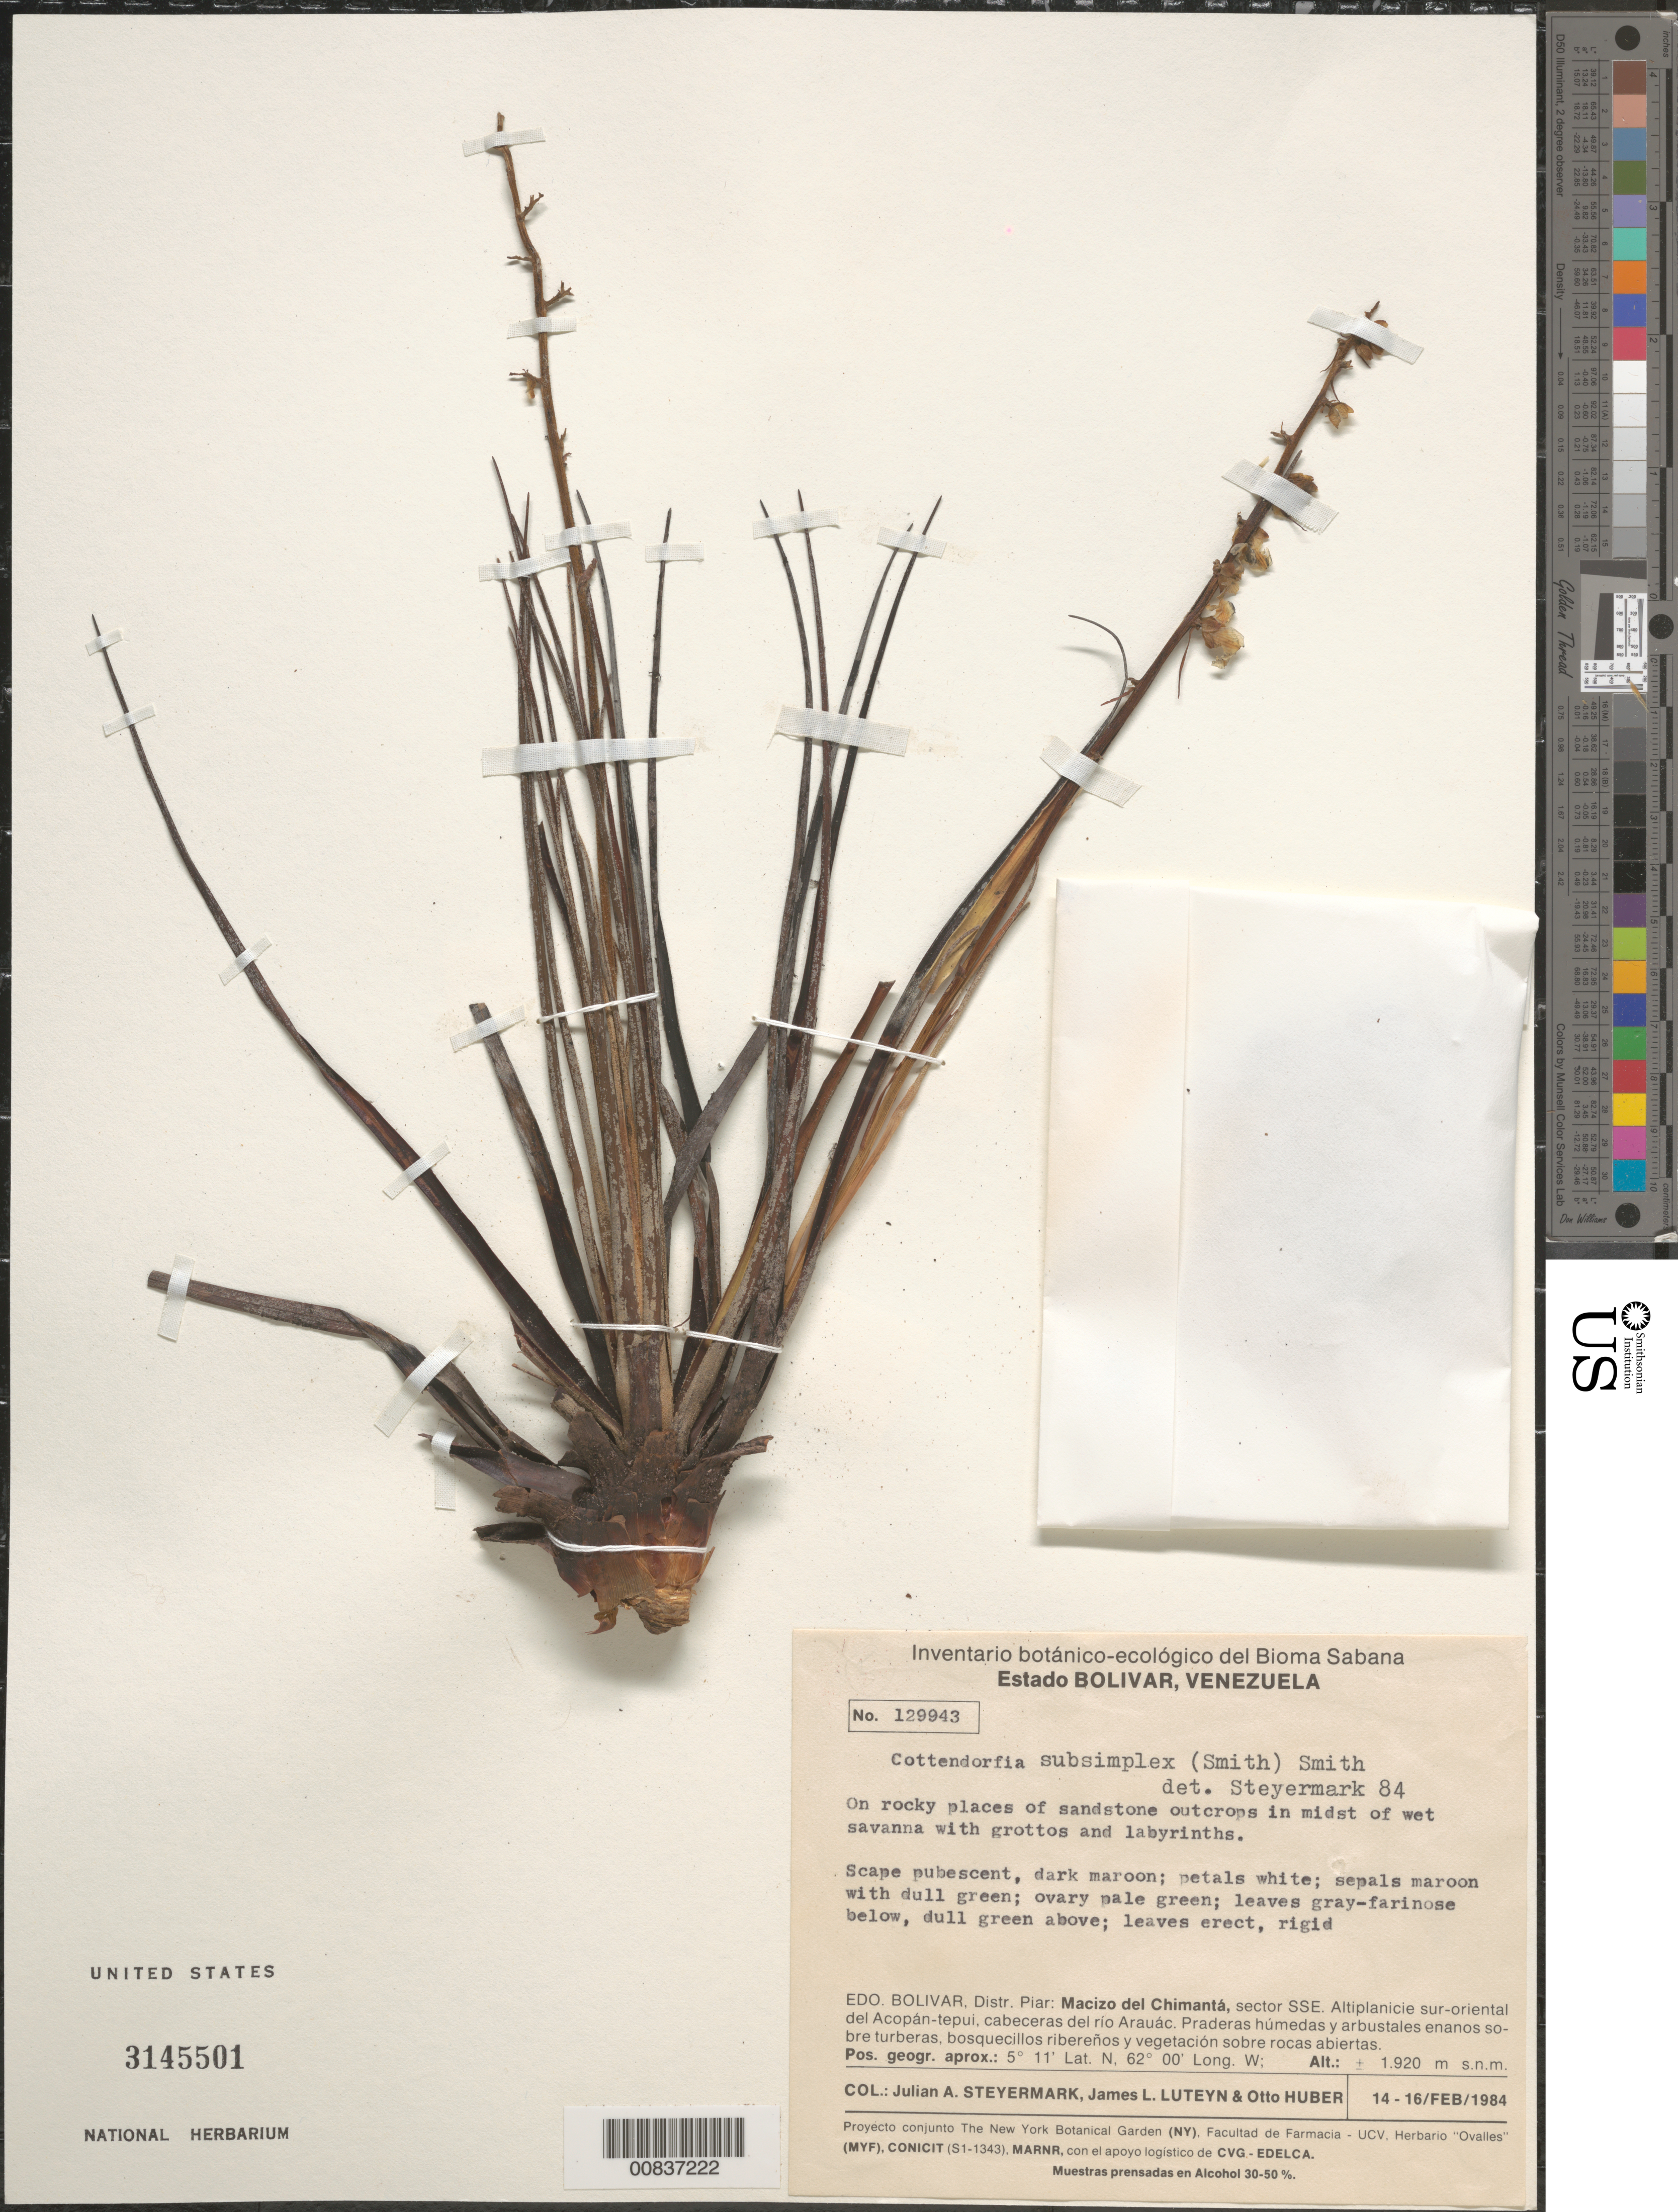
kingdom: Plantae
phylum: Tracheophyta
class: Liliopsida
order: Poales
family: Bromeliaceae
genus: Lindmania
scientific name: Lindmania subsimplex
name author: L.B. Sm.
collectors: J. Steyermark, J. Luteyn & O. Huber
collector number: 129943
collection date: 1984-02-14/1984-02-16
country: Venezuela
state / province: Bolivar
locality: Distr. Piar: Macizo del Chimantá, sector SSE. Altiplanicie sur-oriental del Acopán-tepui, cabeceras del río Arauác.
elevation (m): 1920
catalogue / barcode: US 3145501